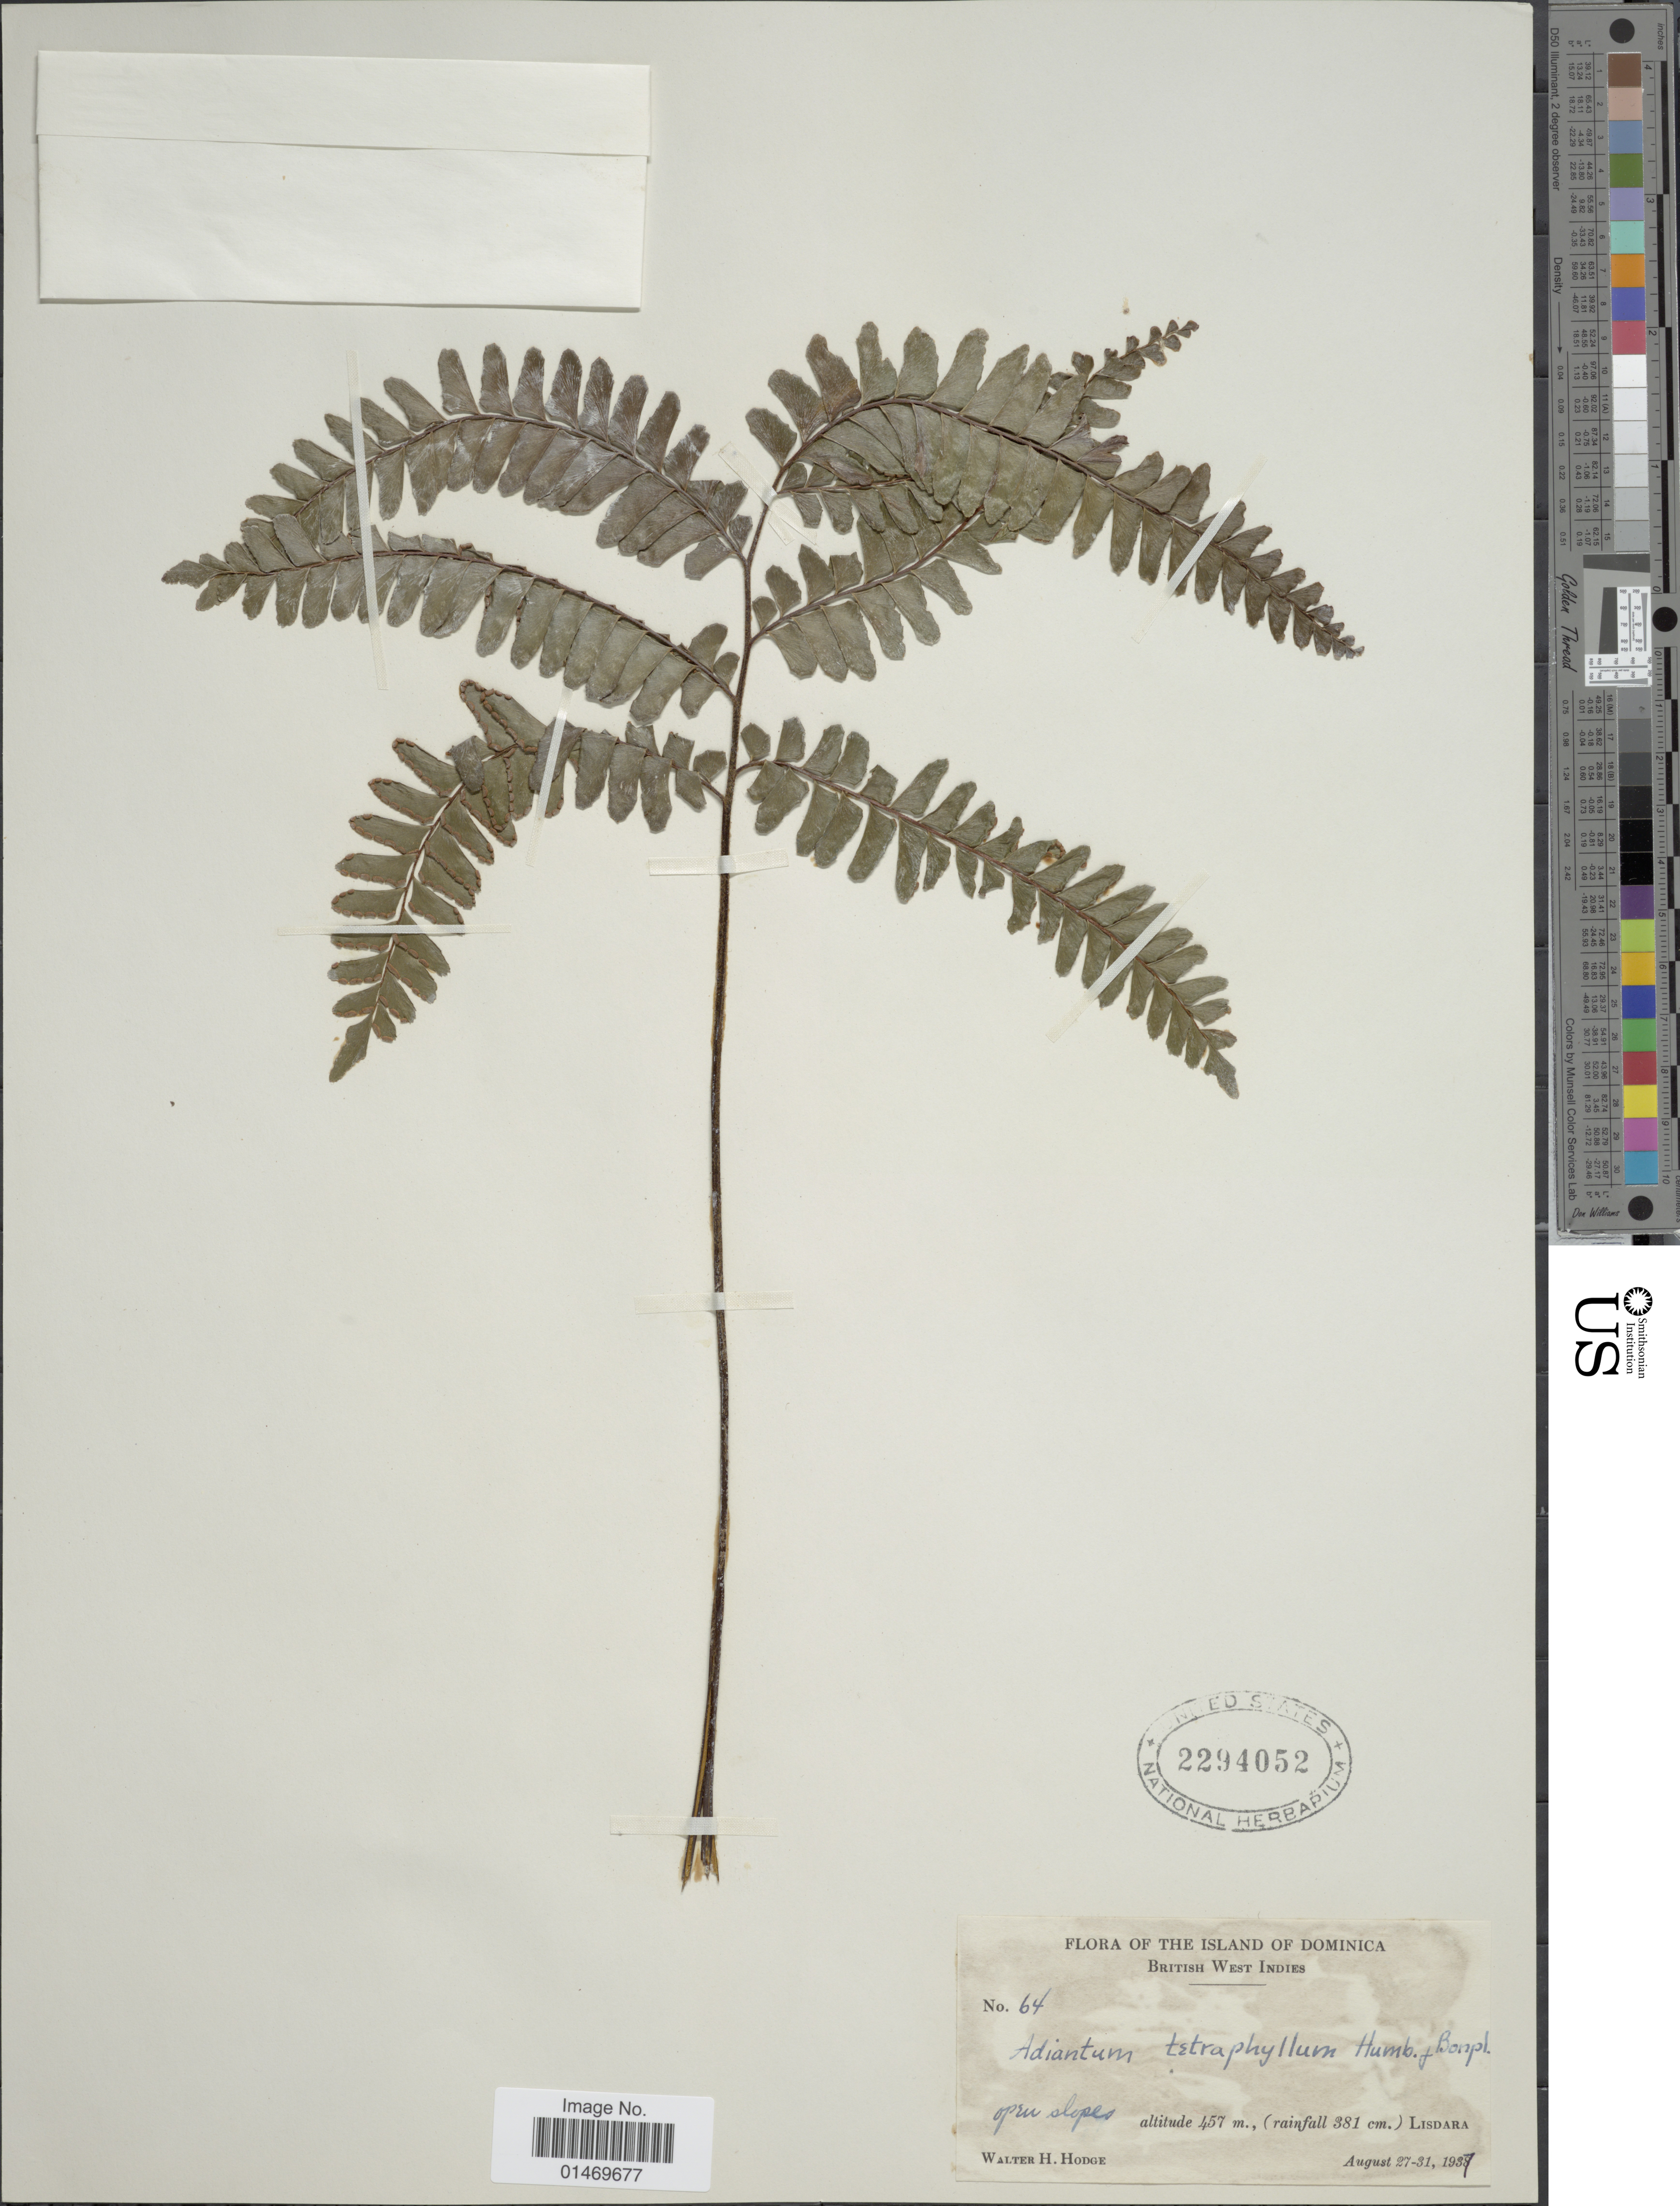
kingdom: Plantae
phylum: Tracheophyta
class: Polypodiopsida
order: Polypodiales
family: Pteridaceae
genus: Adiantum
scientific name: Adiantum tetraphyllum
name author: Humb. & Bonpl. ex Willd.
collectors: W. Hodge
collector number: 64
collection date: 1937-08-27/1937-08-31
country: Dominica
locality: Island Dominica, Britisch West Indies, Lisadara.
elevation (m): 457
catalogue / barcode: US 2294052